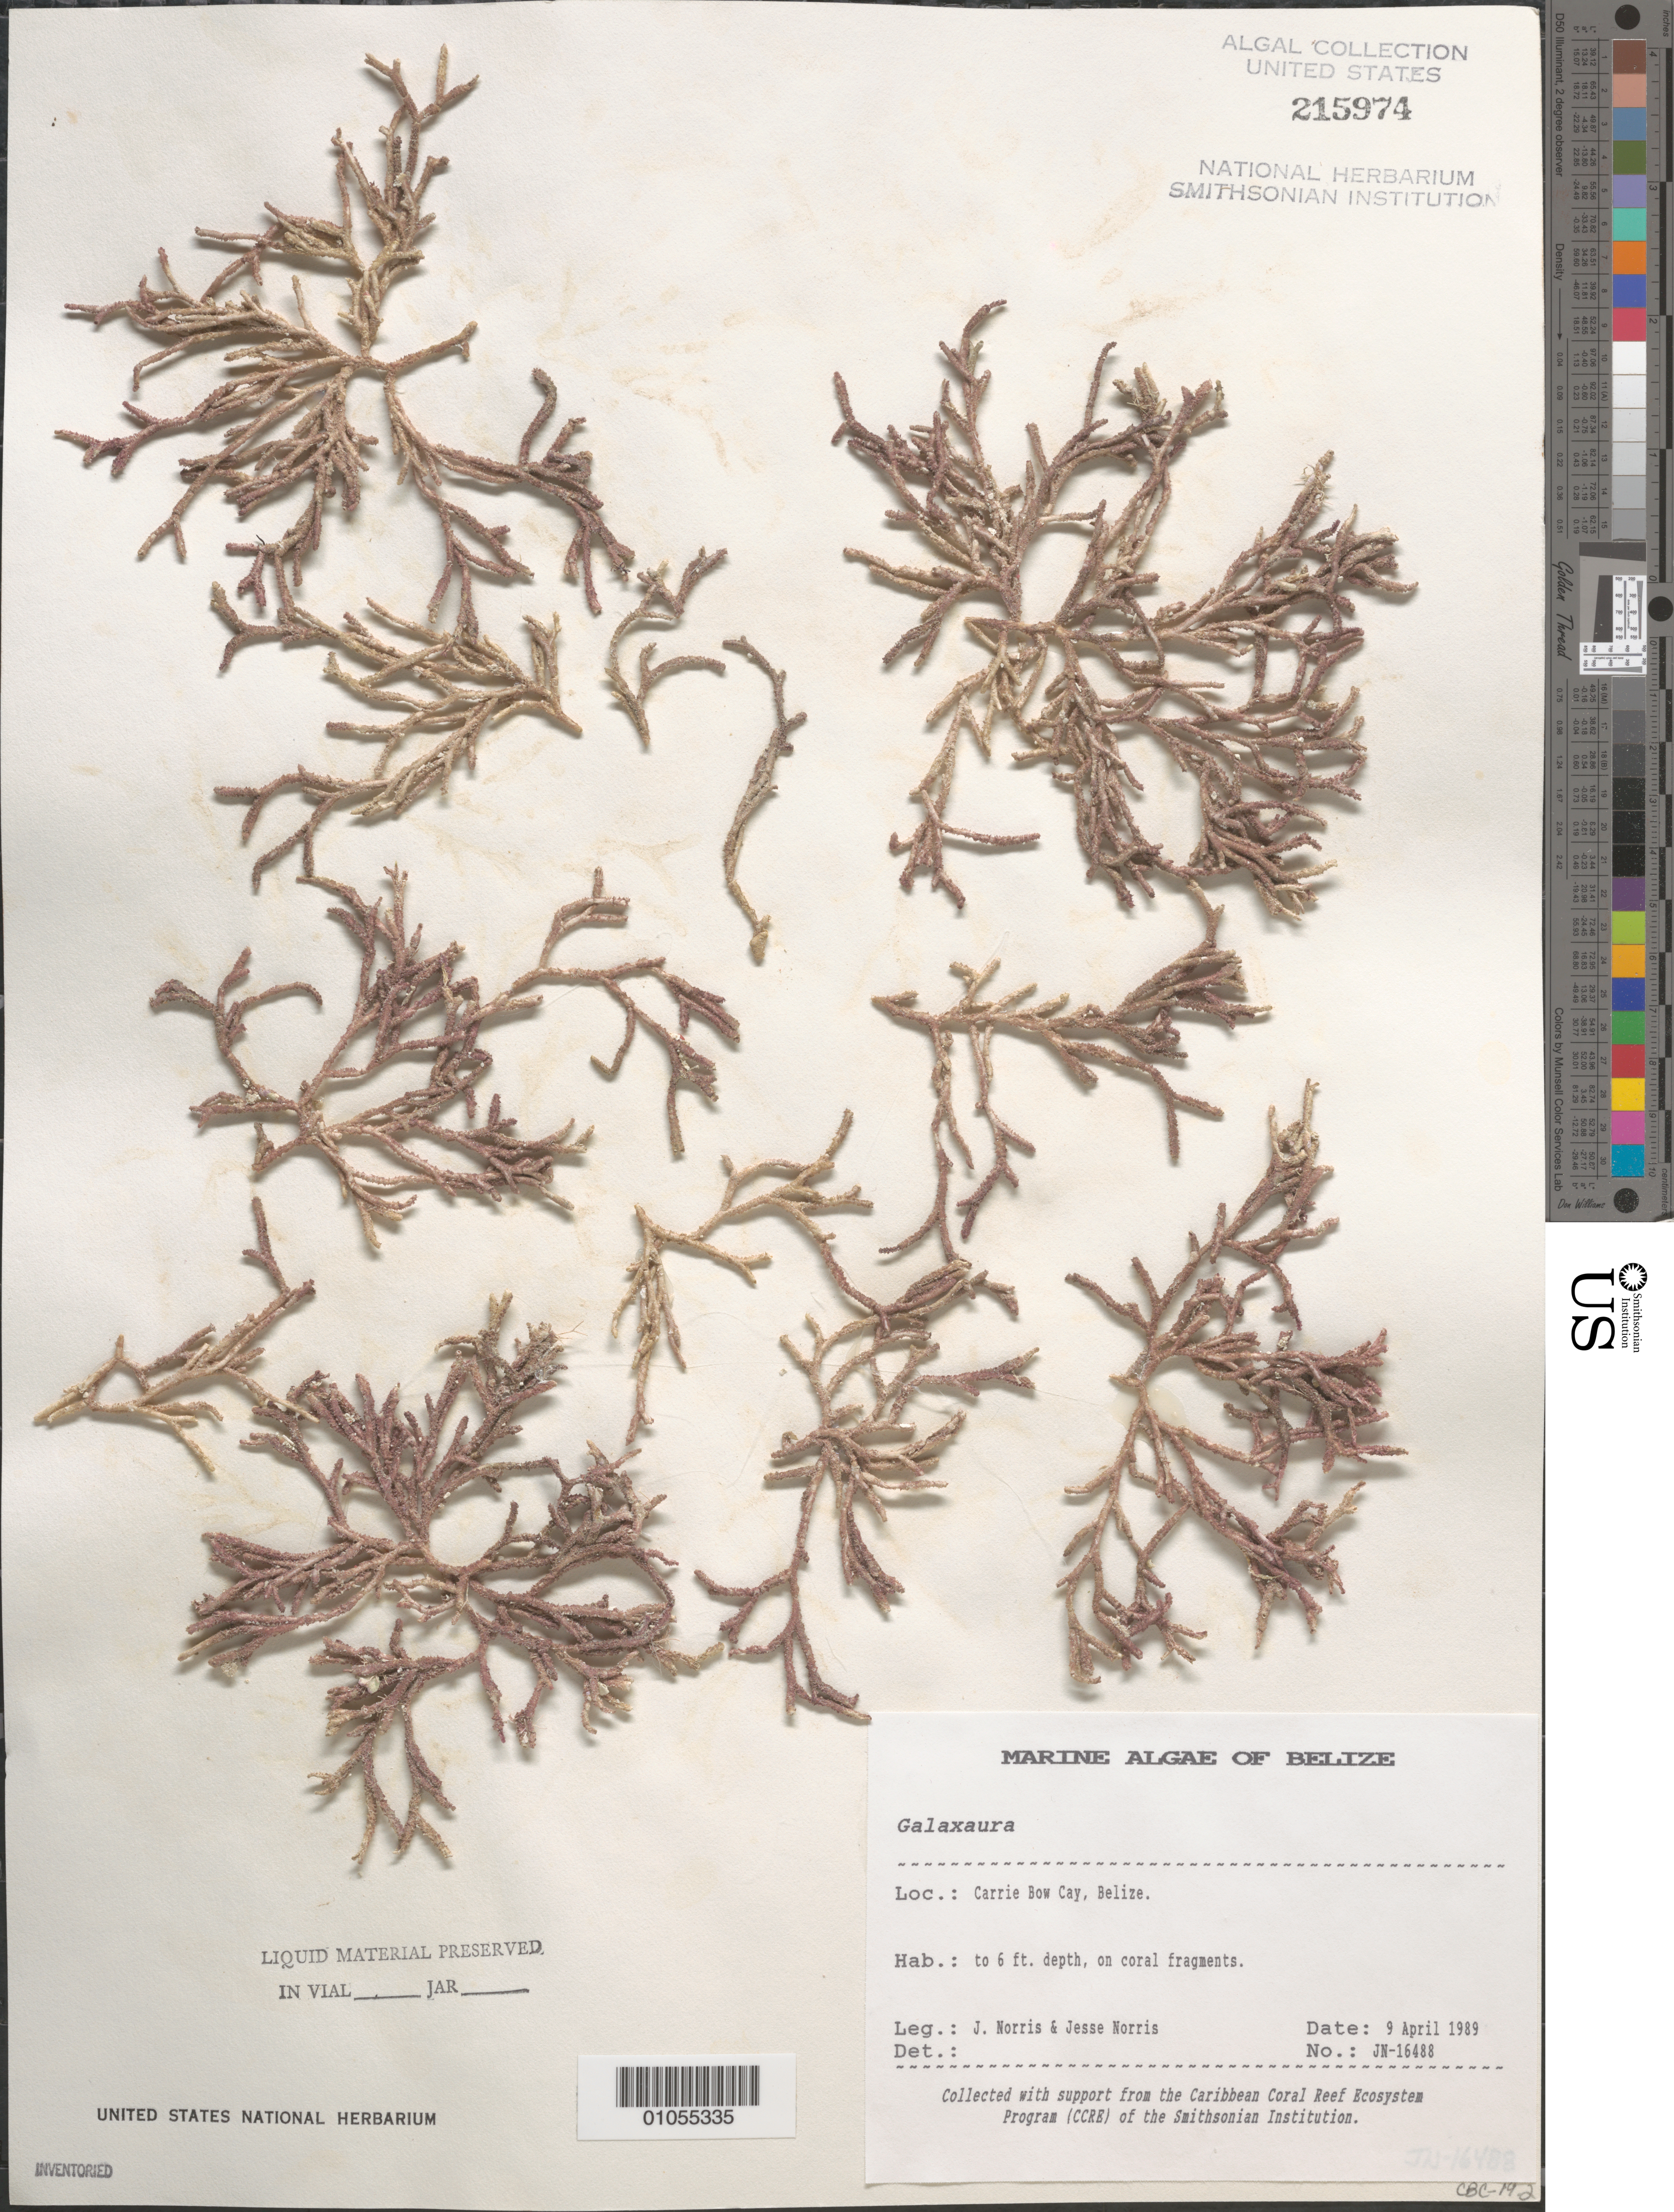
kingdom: Plantae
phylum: Rhodophyta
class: Florideophyceae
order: Nemaliales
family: Galaxauraceae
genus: Galaxaura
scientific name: Galaxaura sp.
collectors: J. N. Norris & J. A. Norris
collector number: JN-16488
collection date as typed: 09 Apr 1989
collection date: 1989-04-09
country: Belize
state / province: Stann Creek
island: Carrie Bow Cay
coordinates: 16 48' N, 88 05' W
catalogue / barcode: US 215974